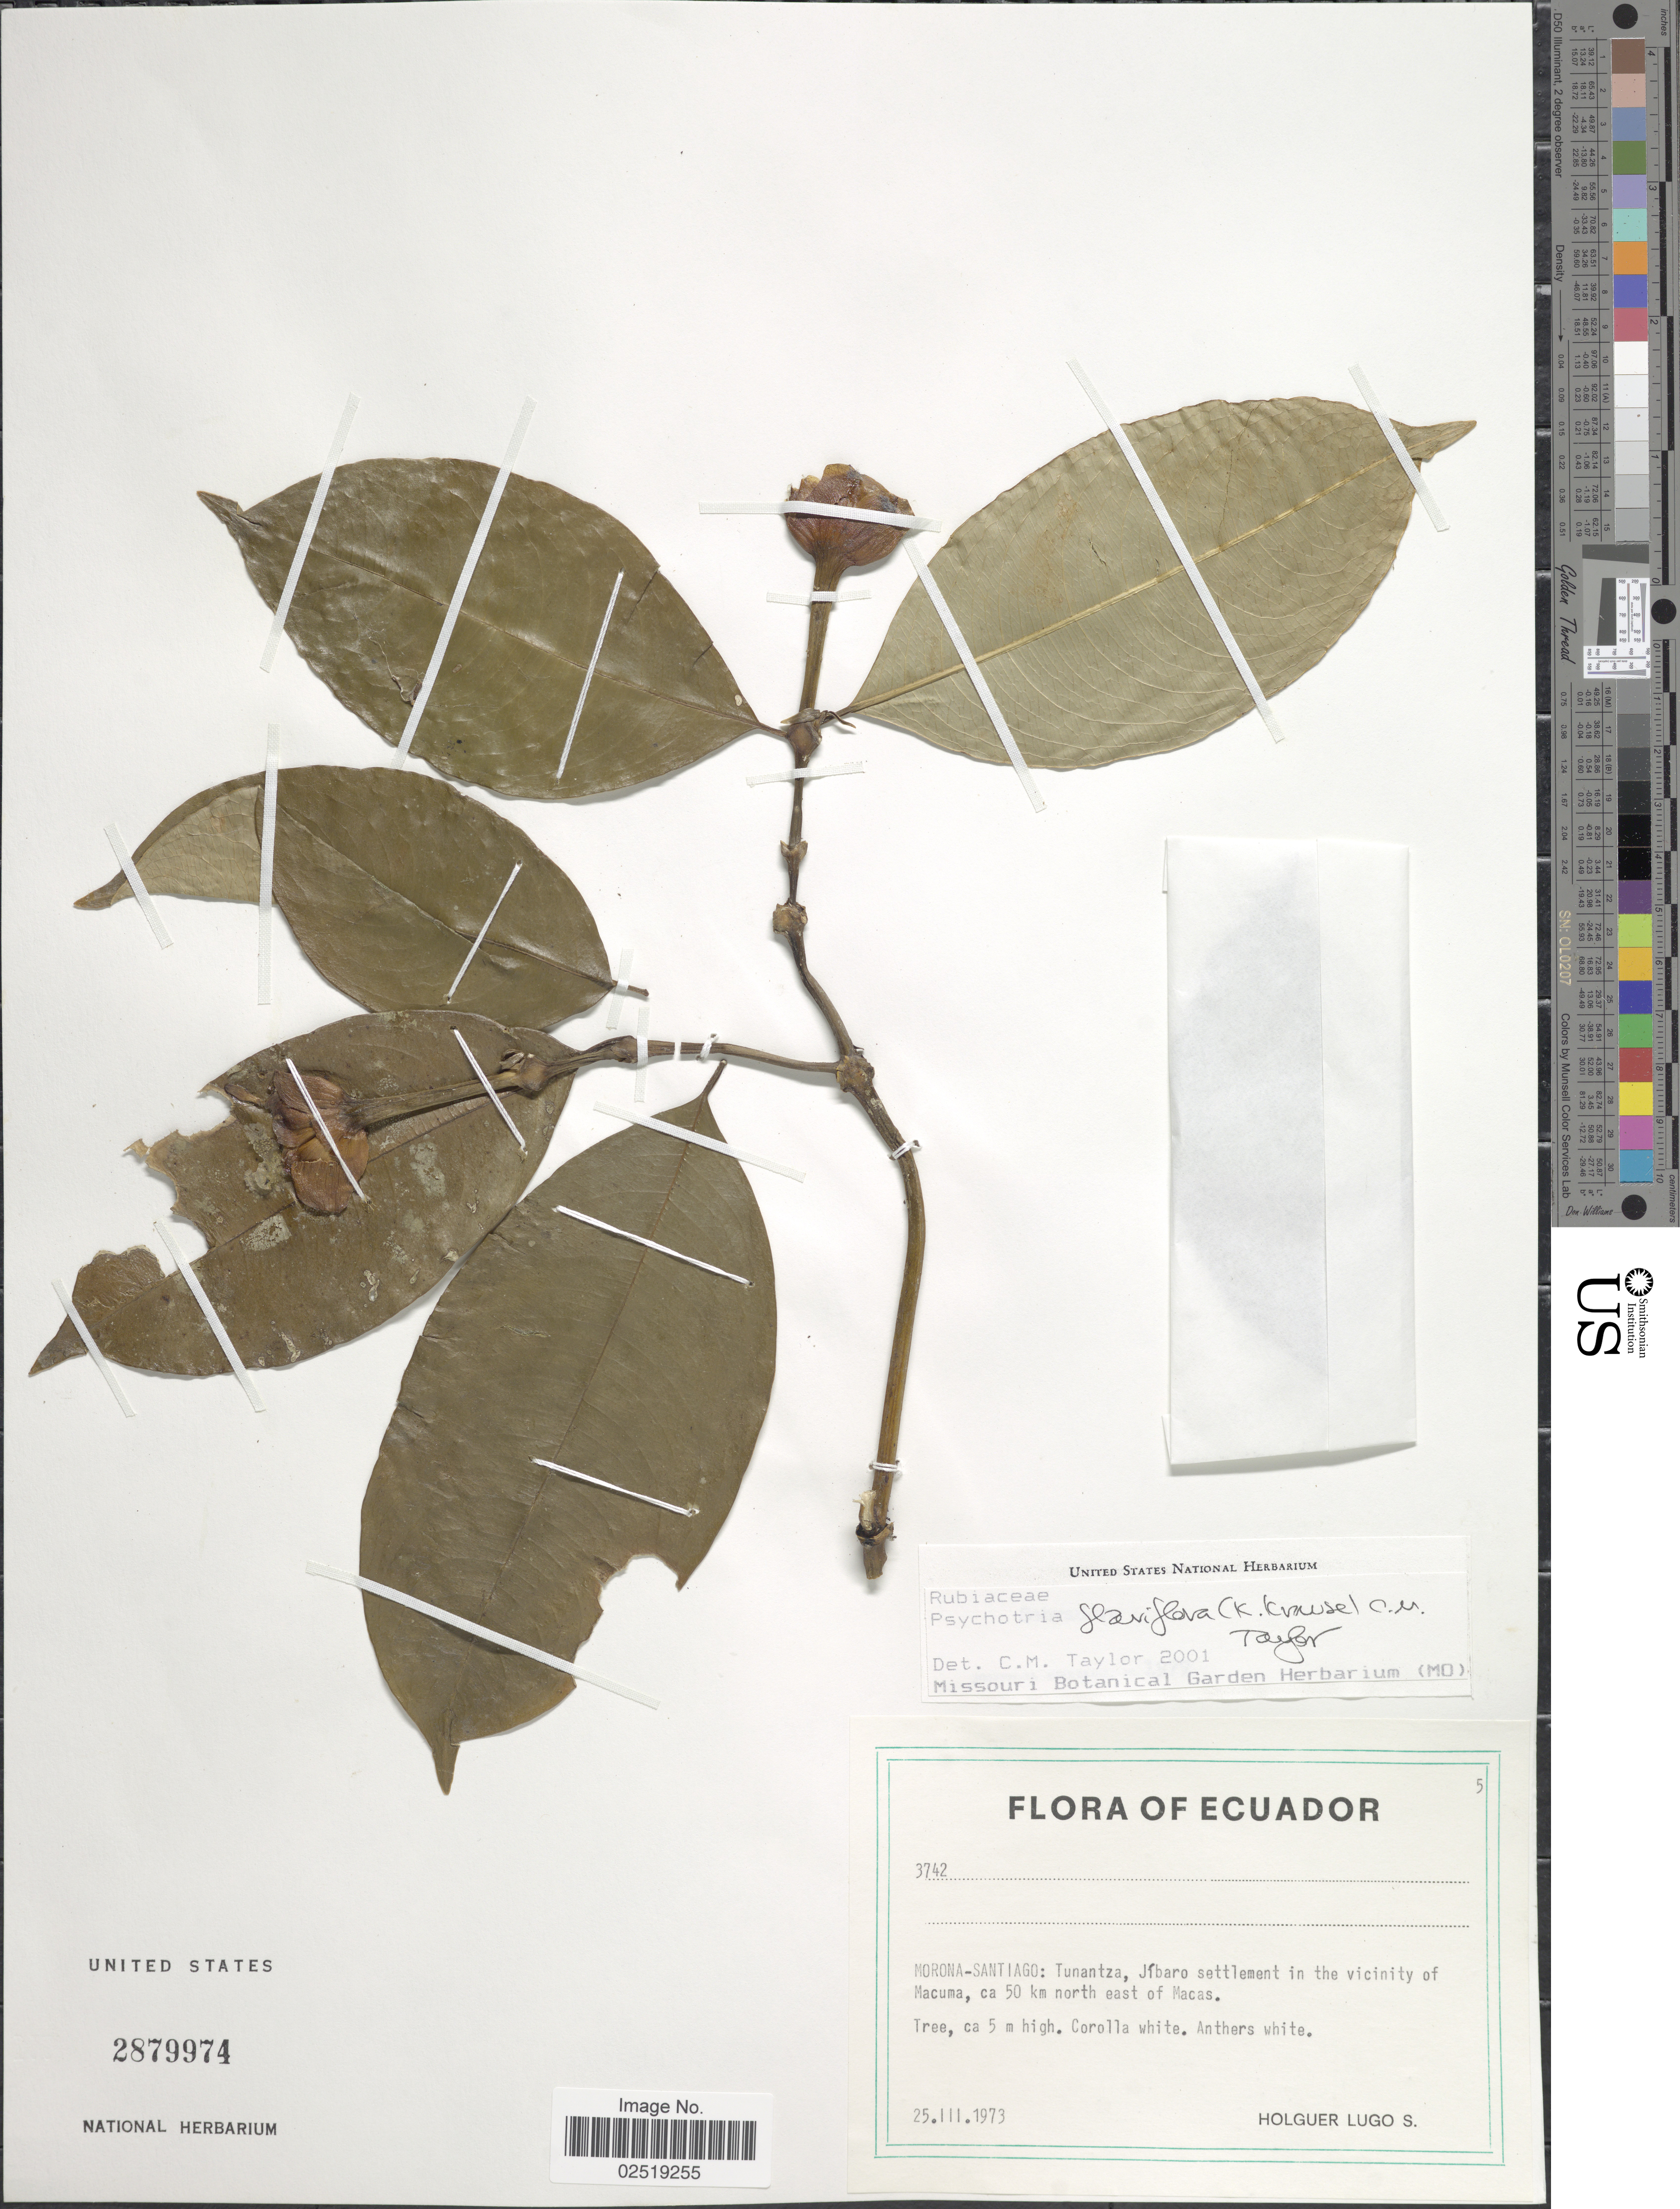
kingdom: Plantae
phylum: Tracheophyta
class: Magnoliopsida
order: Gentianales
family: Rubiaceae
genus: Psychotria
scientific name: Psychotria flaviflora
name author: (K. Krause) C.M. Taylor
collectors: H. Lugo S.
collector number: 3742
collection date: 1973-03-25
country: Ecuador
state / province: Morona-Santiago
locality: Morona-Santiago: Tunantza, Jibaro settlement in the vicinity of Macuma, ca 50 km north east of Macas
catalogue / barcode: US 2879974